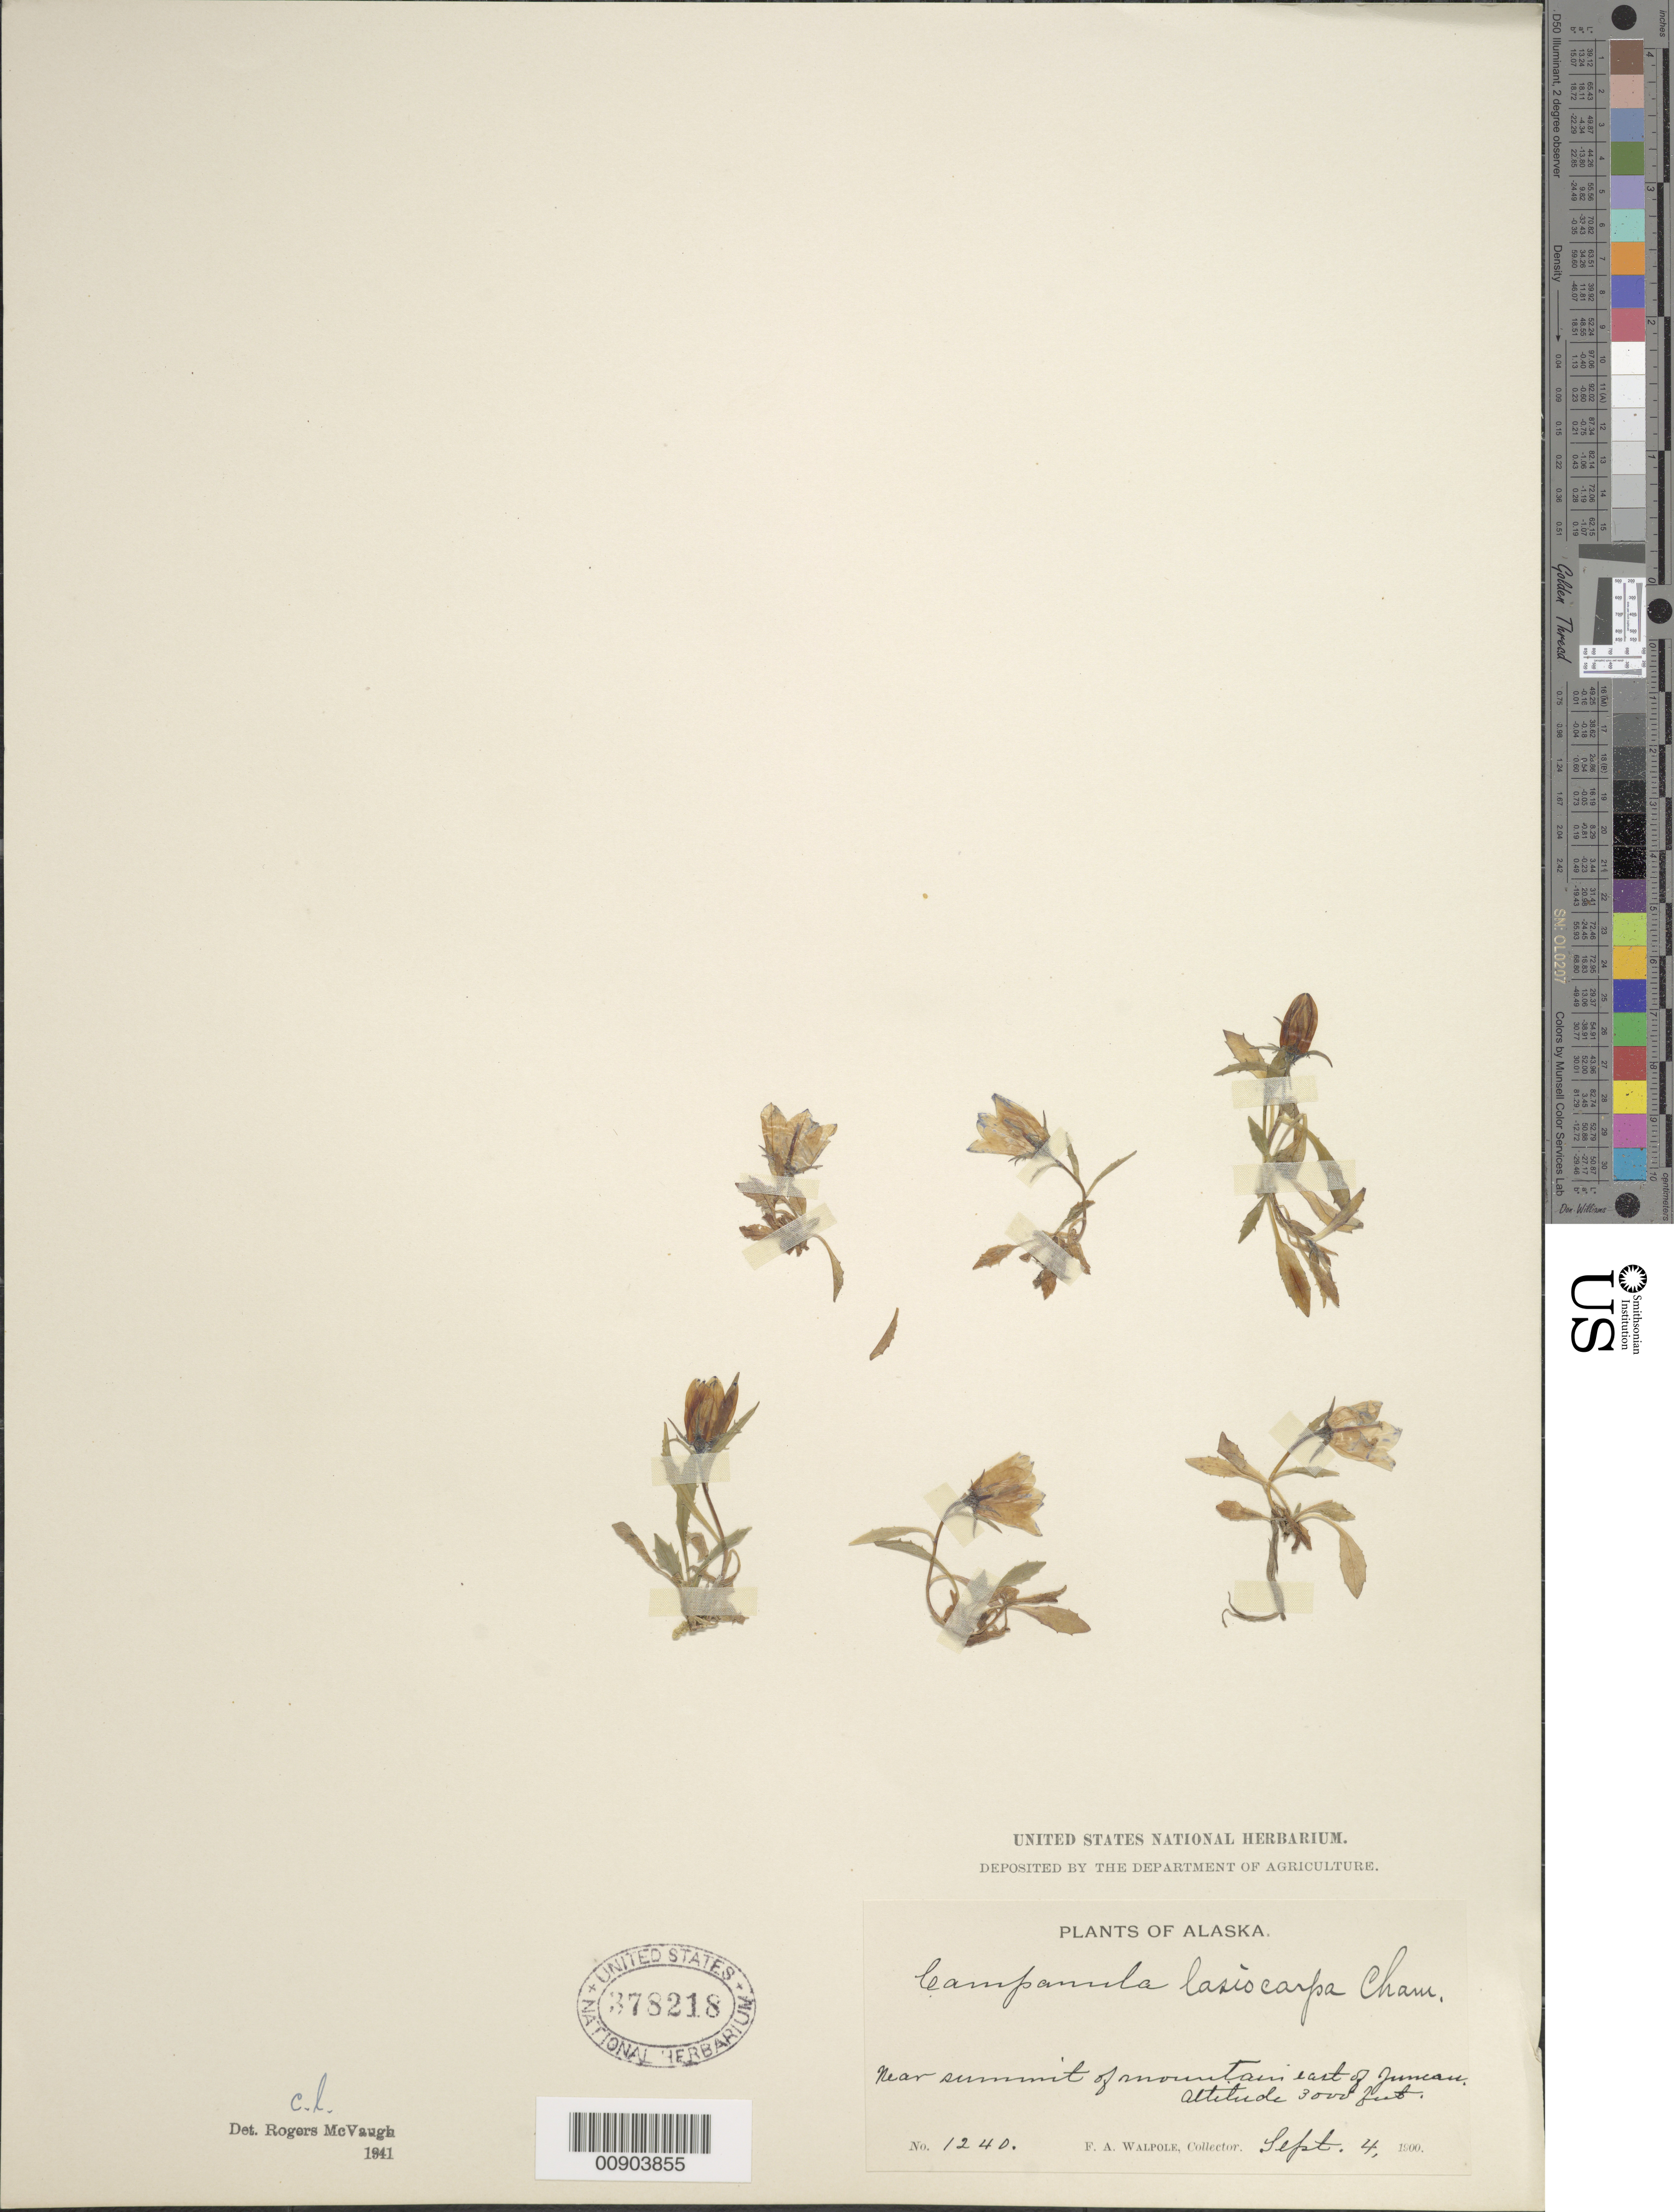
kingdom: Plantae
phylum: Tracheophyta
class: Magnoliopsida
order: Asterales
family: Campanulaceae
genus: Campanula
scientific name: Campanula lasiocarpa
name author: Cham.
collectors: F. Walpole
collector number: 1240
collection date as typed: Sept. 4, 1900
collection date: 1900-09-04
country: United States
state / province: Alaska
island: Kodiak Island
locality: East of Juneau.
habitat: Near summit of mountain.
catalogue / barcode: US 378218